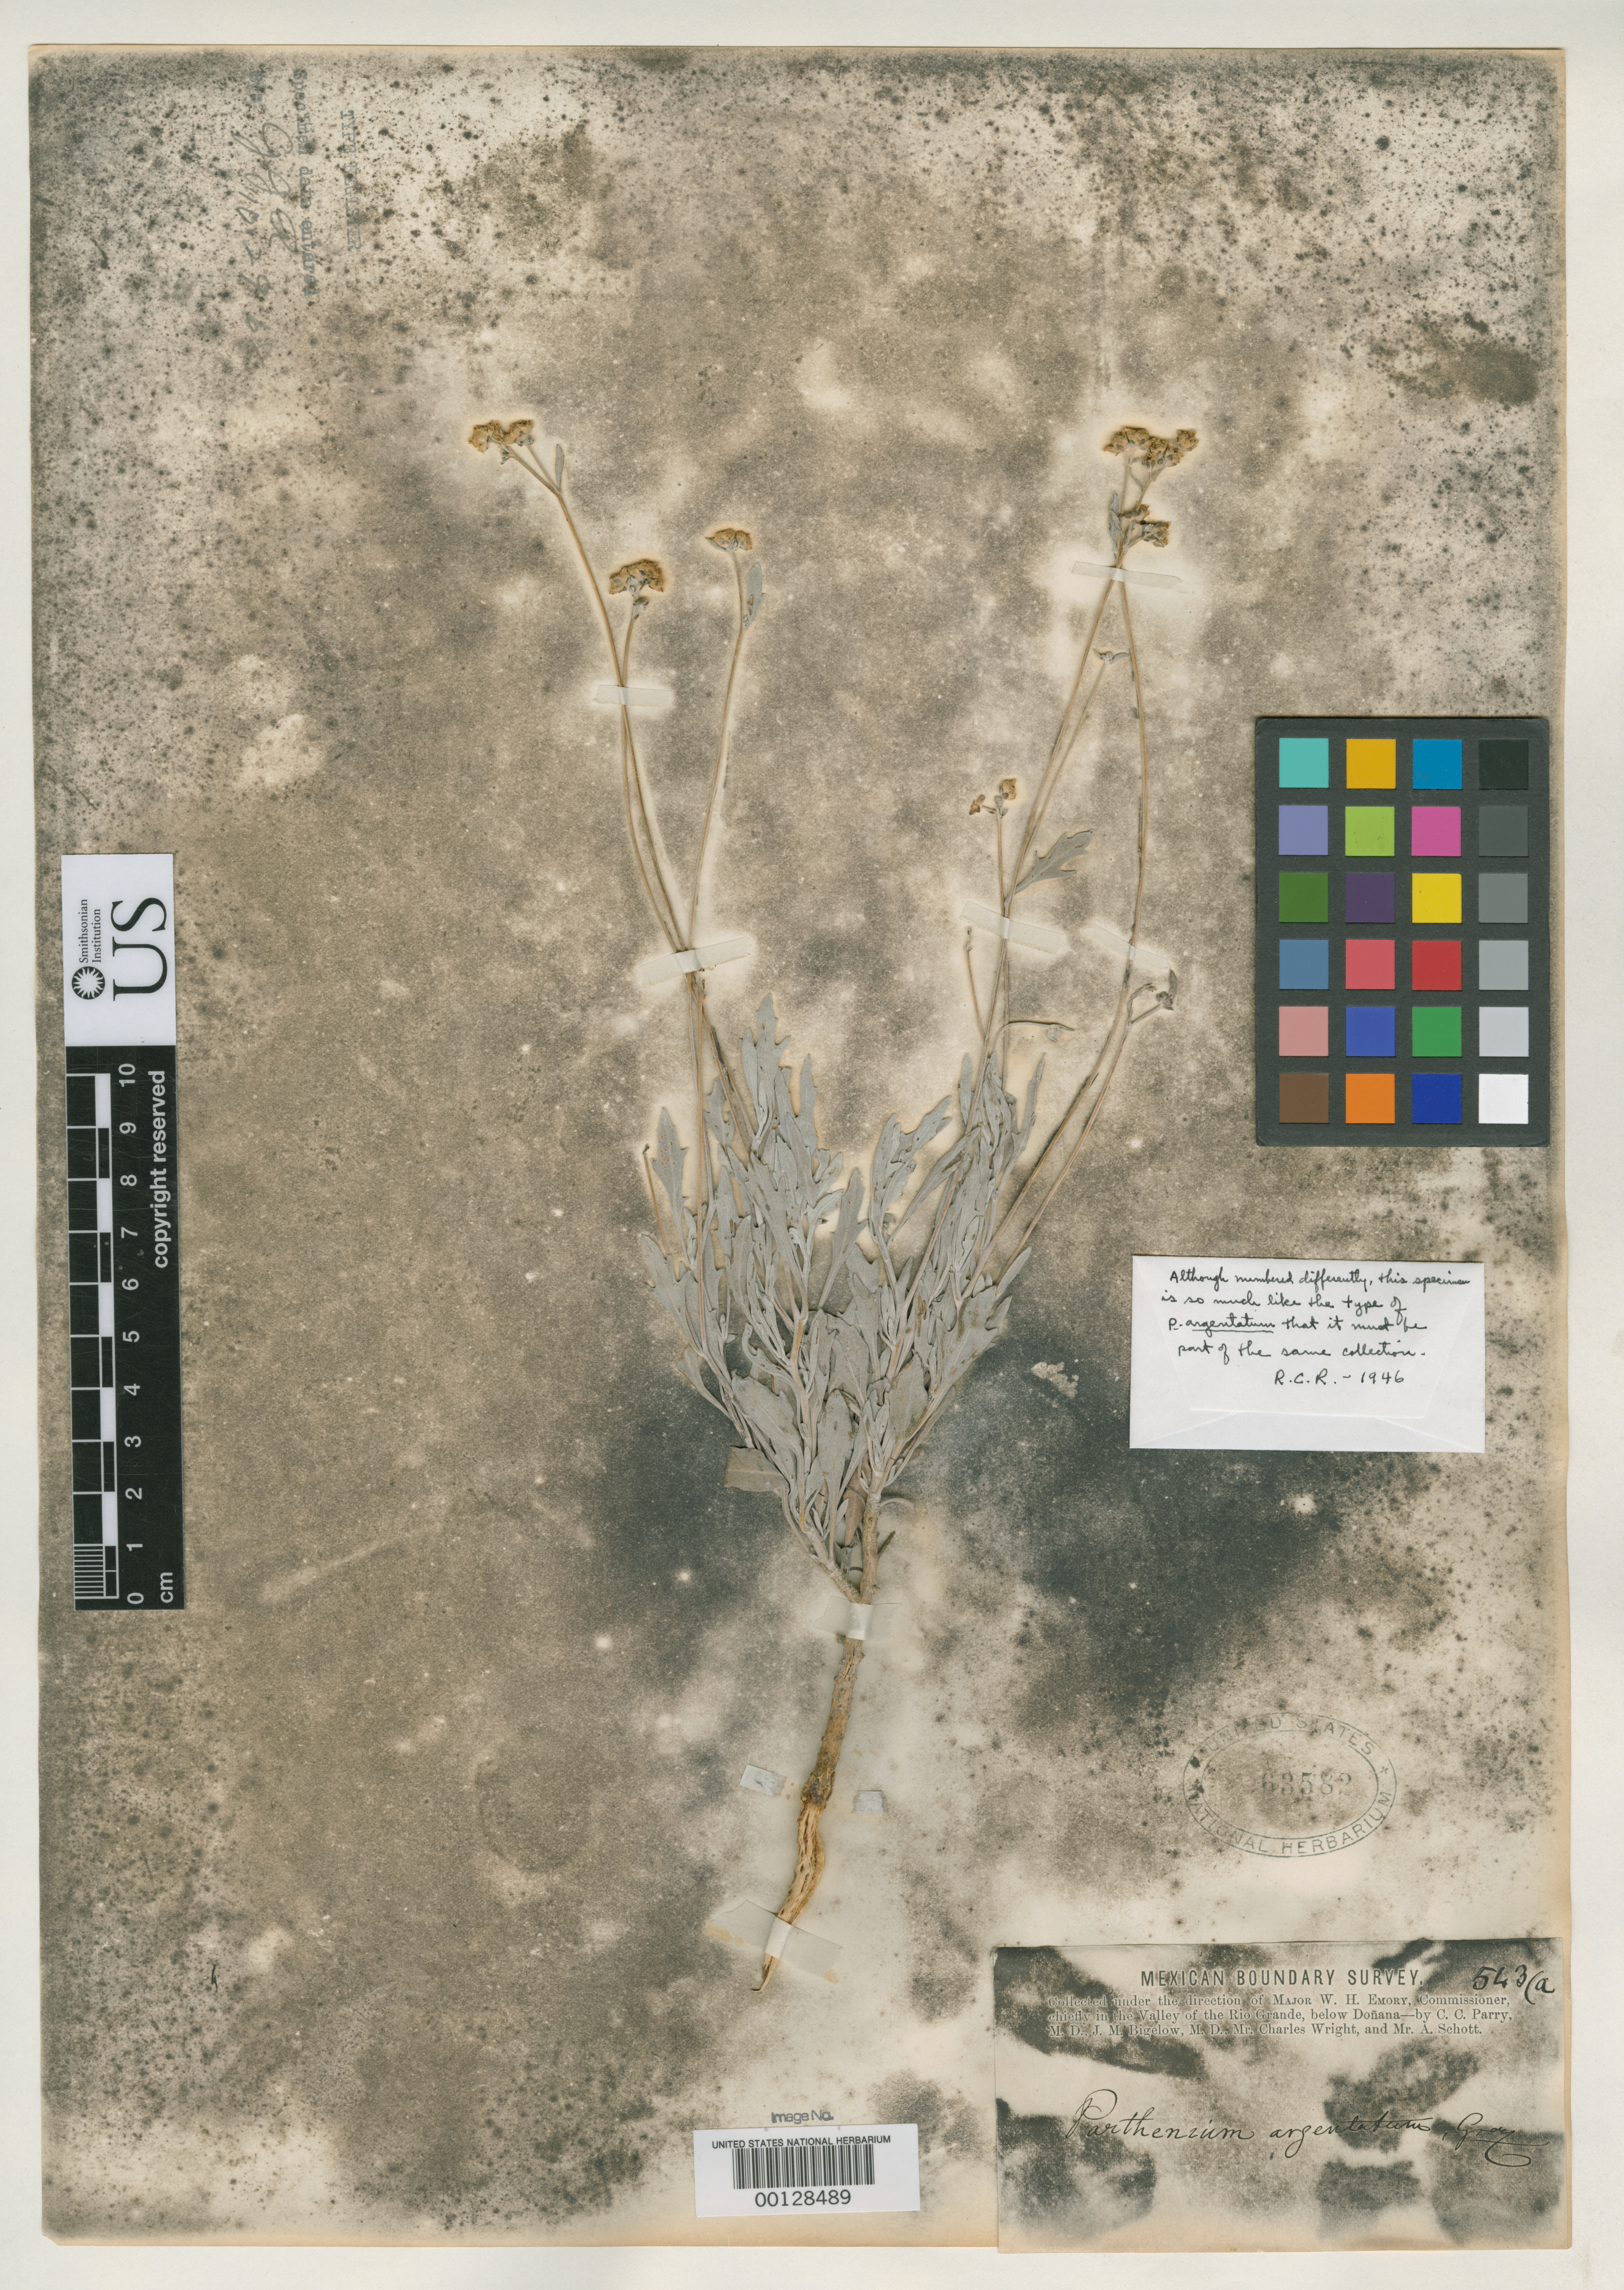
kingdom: Plantae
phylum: Tracheophyta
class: Magnoliopsida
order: Asterales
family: Asteraceae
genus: Parthenium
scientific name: Parthenium argentatum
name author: A. Gray in Emory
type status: Type Collection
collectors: J. M. Bigelow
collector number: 543a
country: United States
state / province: Texas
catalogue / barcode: US 63582